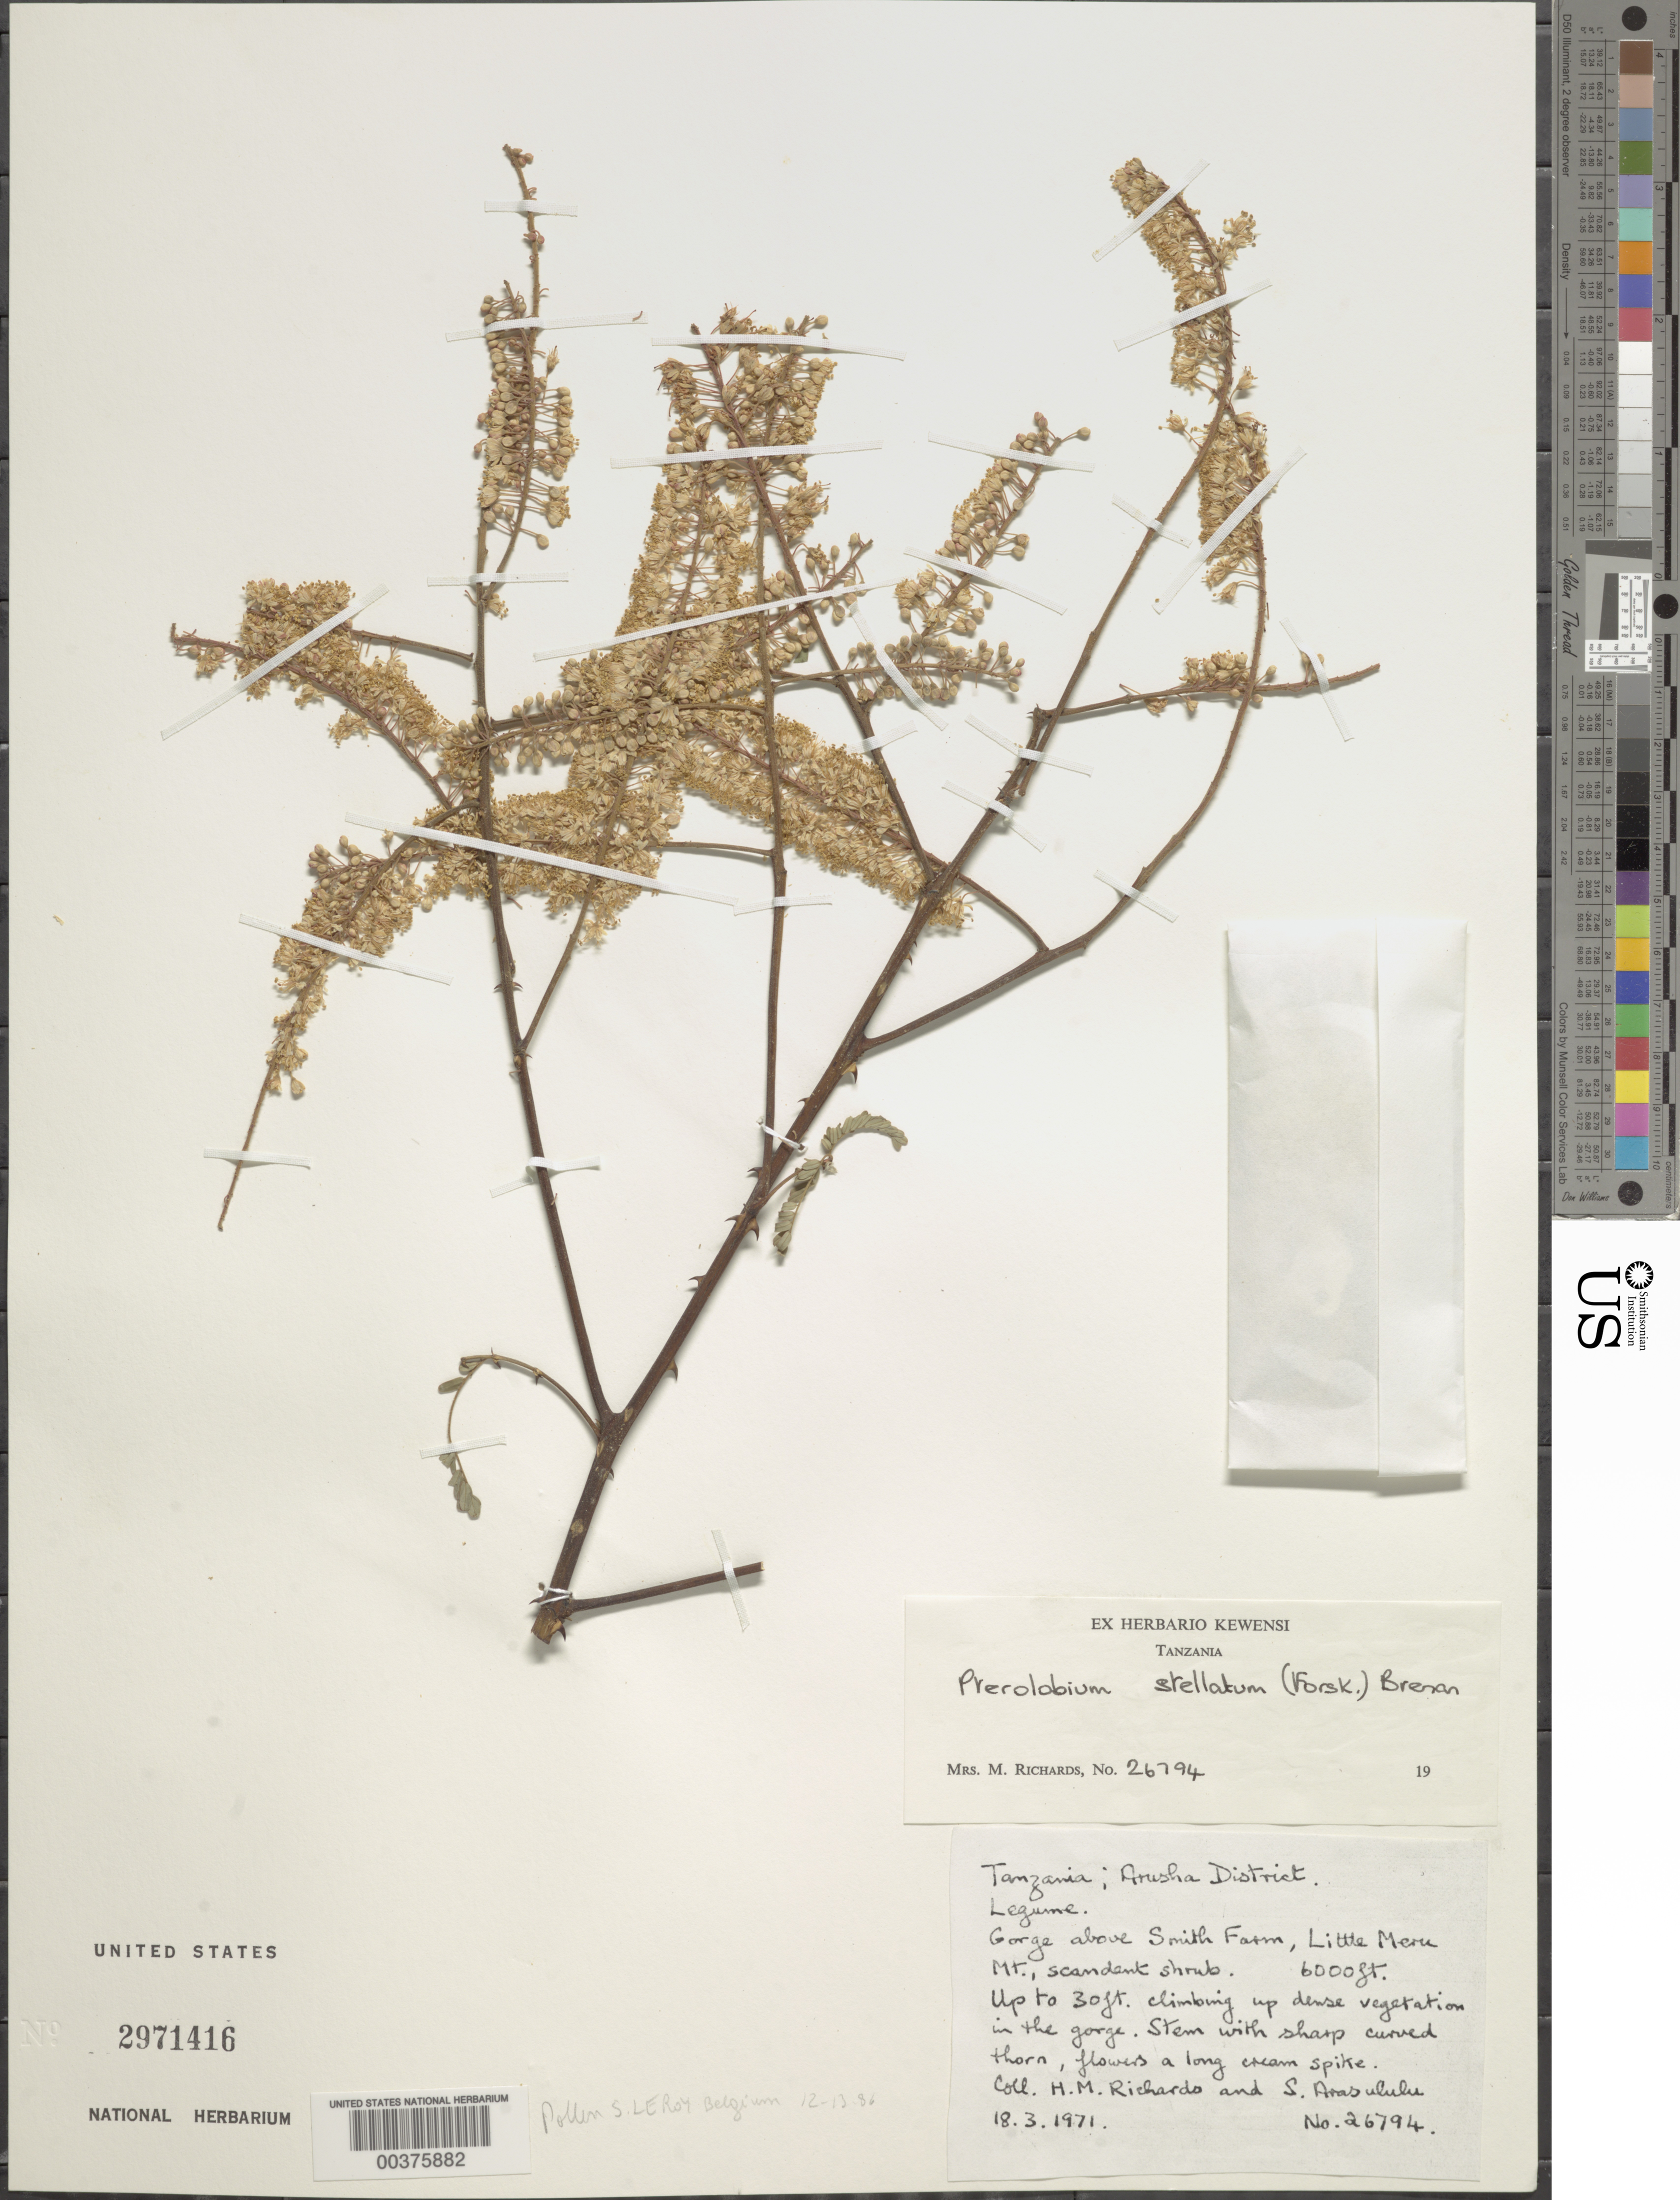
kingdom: Plantae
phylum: Tracheophyta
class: Magnoliopsida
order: Fabales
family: Fabaceae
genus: Pterolobium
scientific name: Pterolobium stellatum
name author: (Forssk.) Brenan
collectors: H. Richards & S. Arasululu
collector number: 26794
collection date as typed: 18 Mar 1971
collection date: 1971-03-18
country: Tanzania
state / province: Arusha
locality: Gorge above smith farm, little meru mt.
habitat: Gorge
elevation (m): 1829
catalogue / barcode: US 2971416